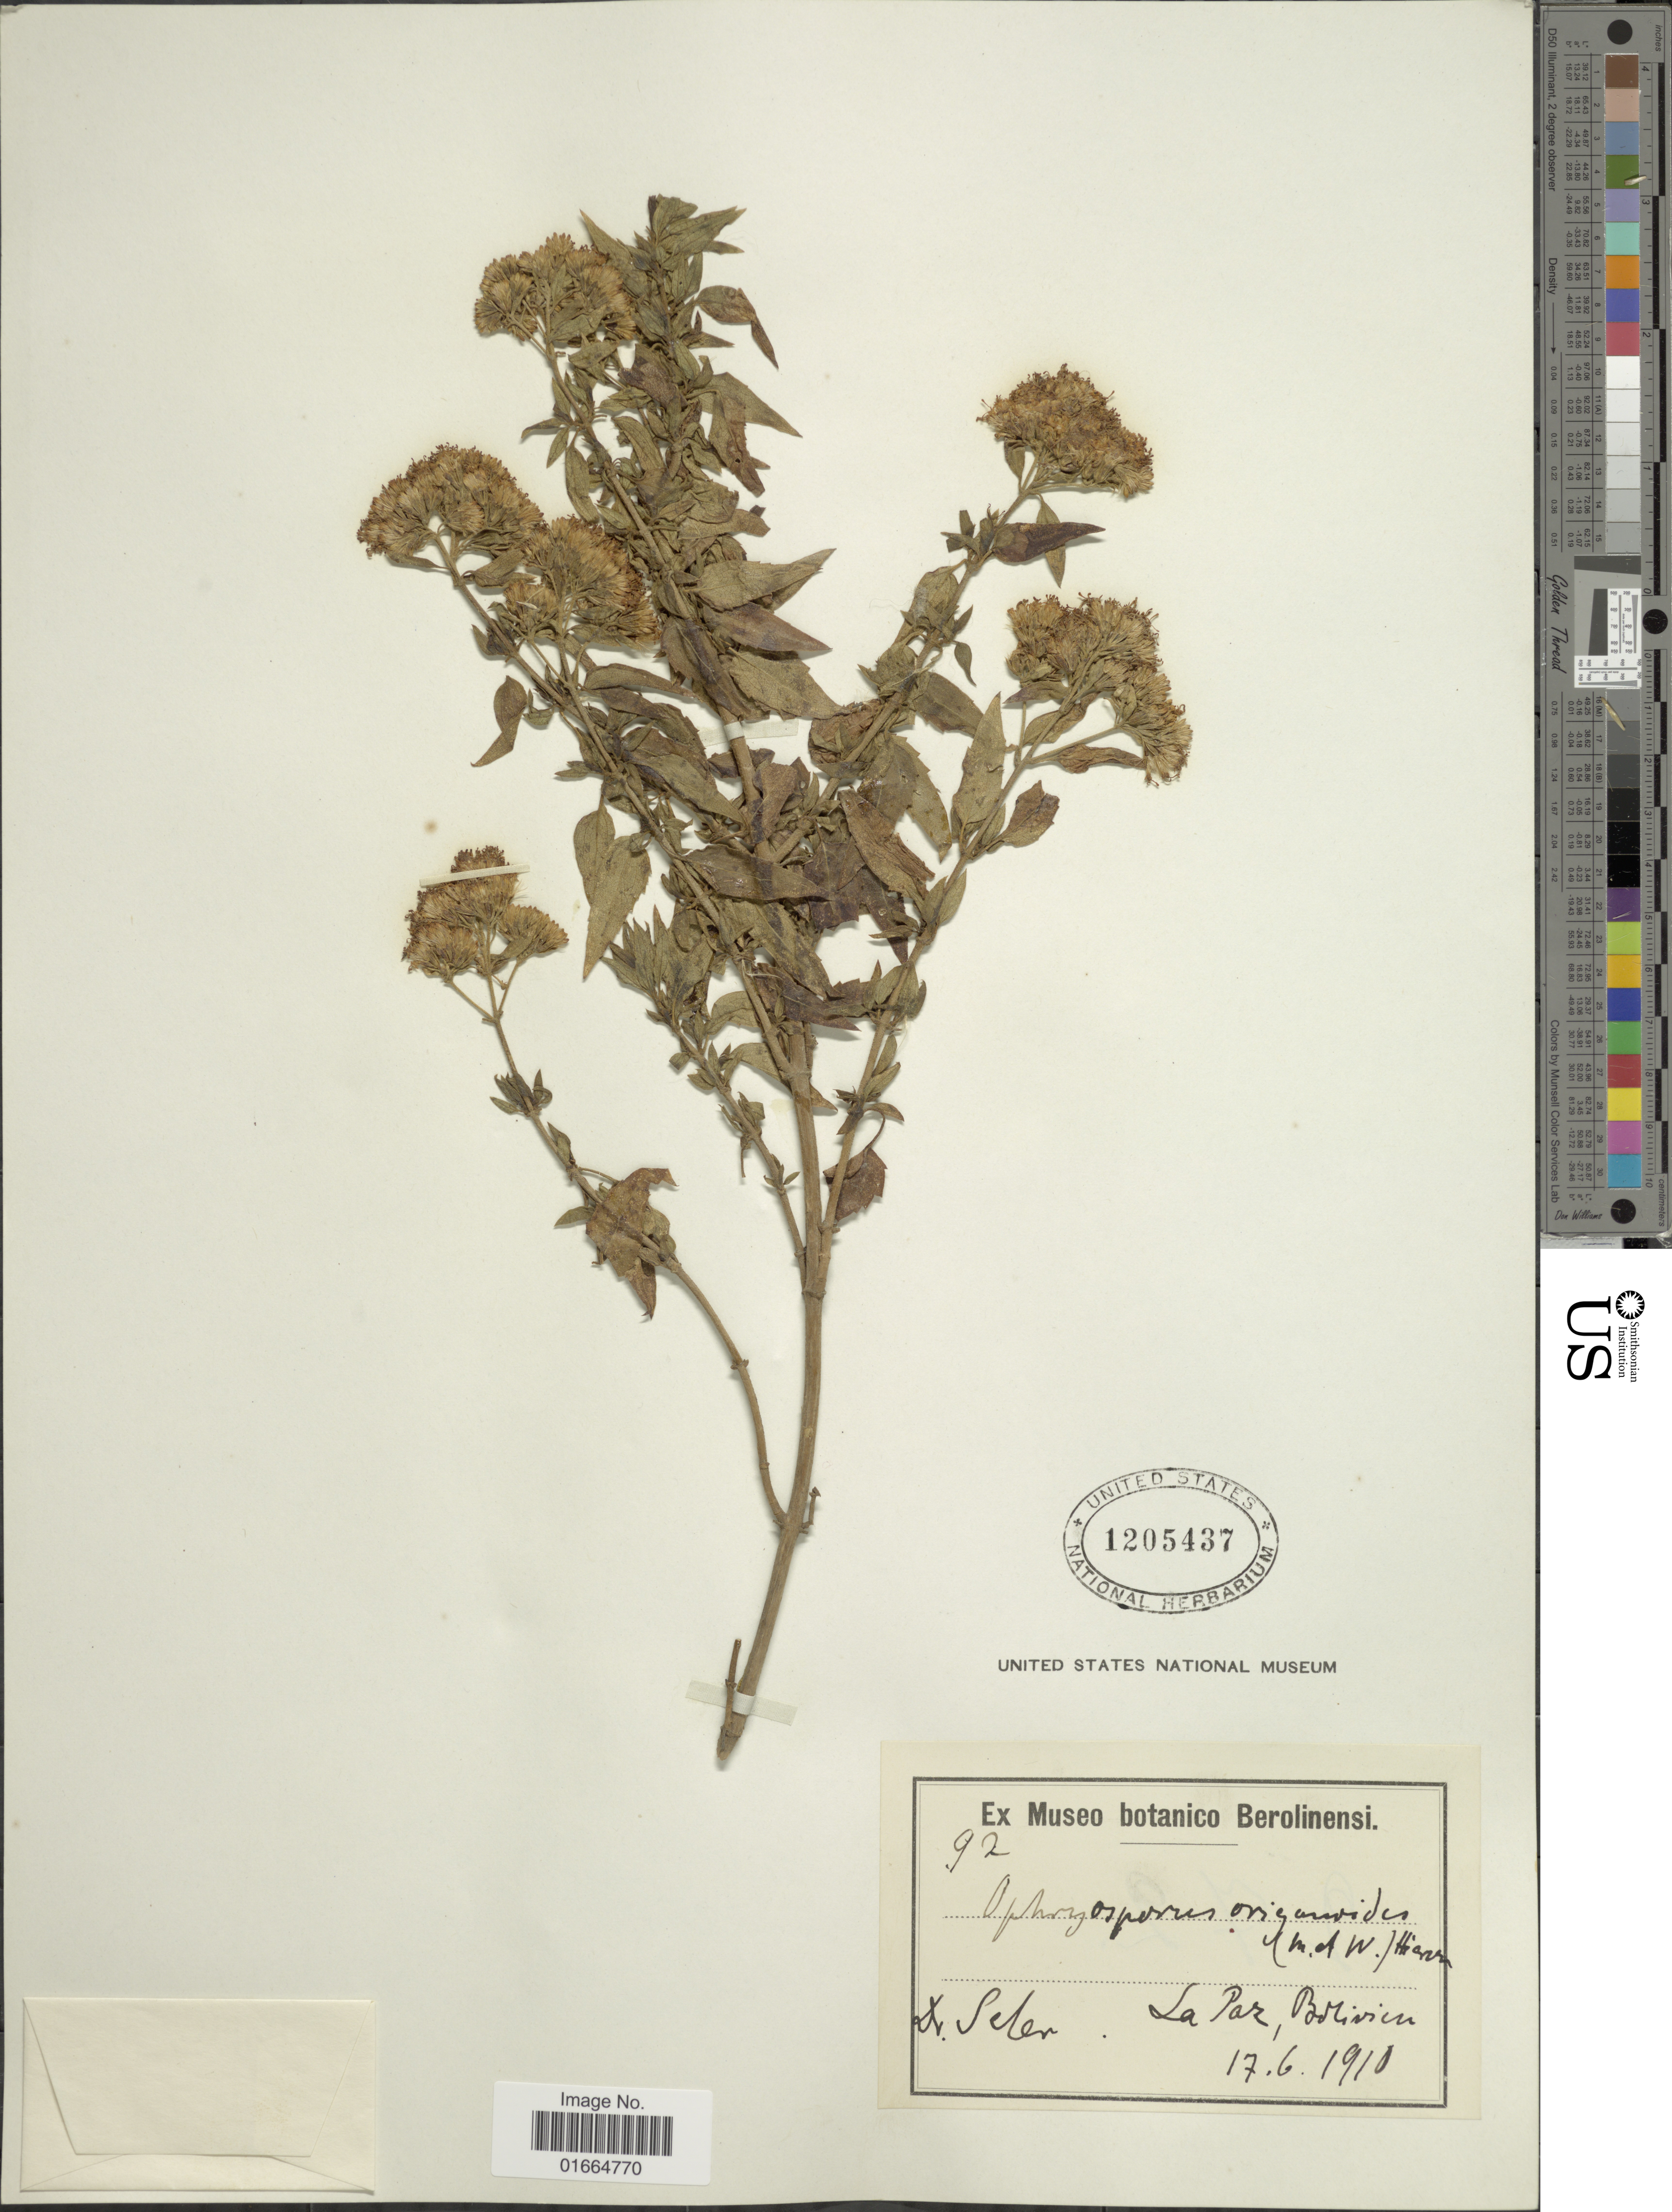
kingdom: Plantae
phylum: Tracheophyta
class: Magnoliopsida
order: Asterales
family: Asteraceae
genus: Ophryosporus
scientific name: Ophryosporus heptanthus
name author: (Sch. Bip. ex Wedd.) R.M. King & H. Rob.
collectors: -. Seler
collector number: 92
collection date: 1910-06-17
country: Bolivia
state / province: La Paz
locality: La Paz, Bolivien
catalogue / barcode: US 1205437